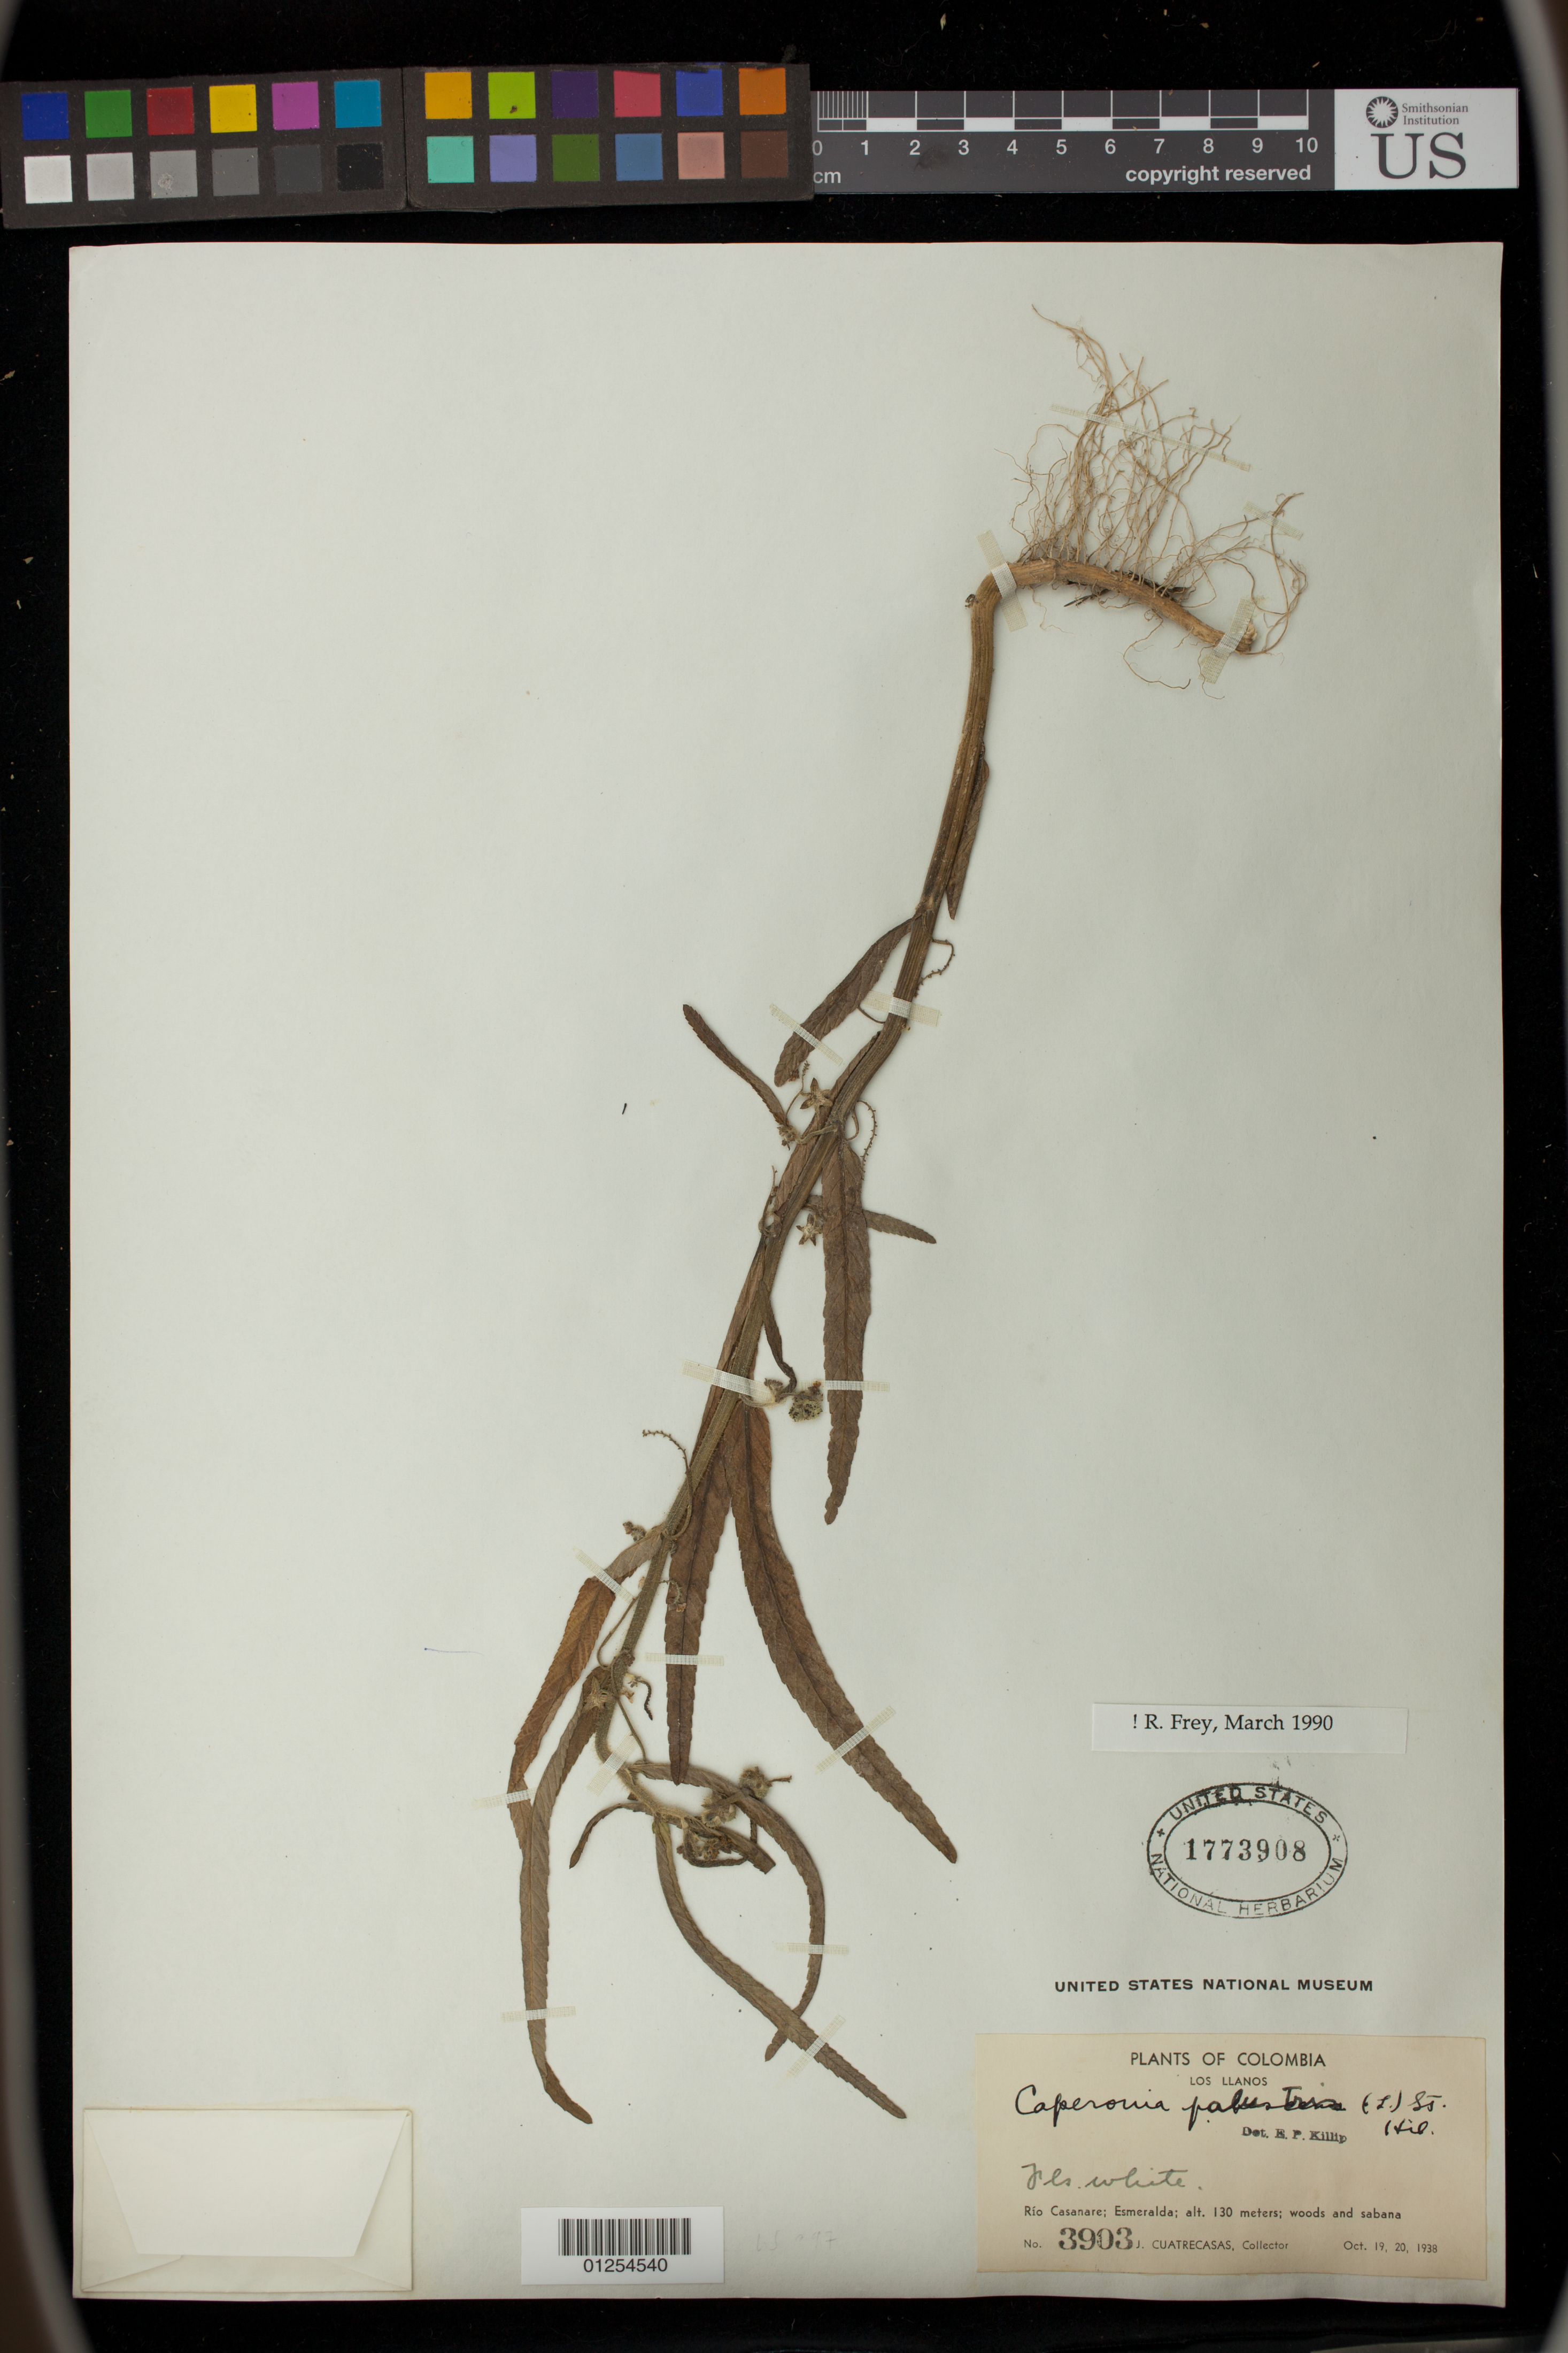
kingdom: Plantae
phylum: Tracheophyta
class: Magnoliopsida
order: Malpighiales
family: Euphorbiaceae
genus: Caperonia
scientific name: Caperonia palustris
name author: (L.) A. St.-Hil.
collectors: J. Cuatrecasas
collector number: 3903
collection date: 1938-10-19/1938-10-20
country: Colombia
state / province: Los Llanos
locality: Rio Casanare; Esmerelda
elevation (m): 130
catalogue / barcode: US 1773908